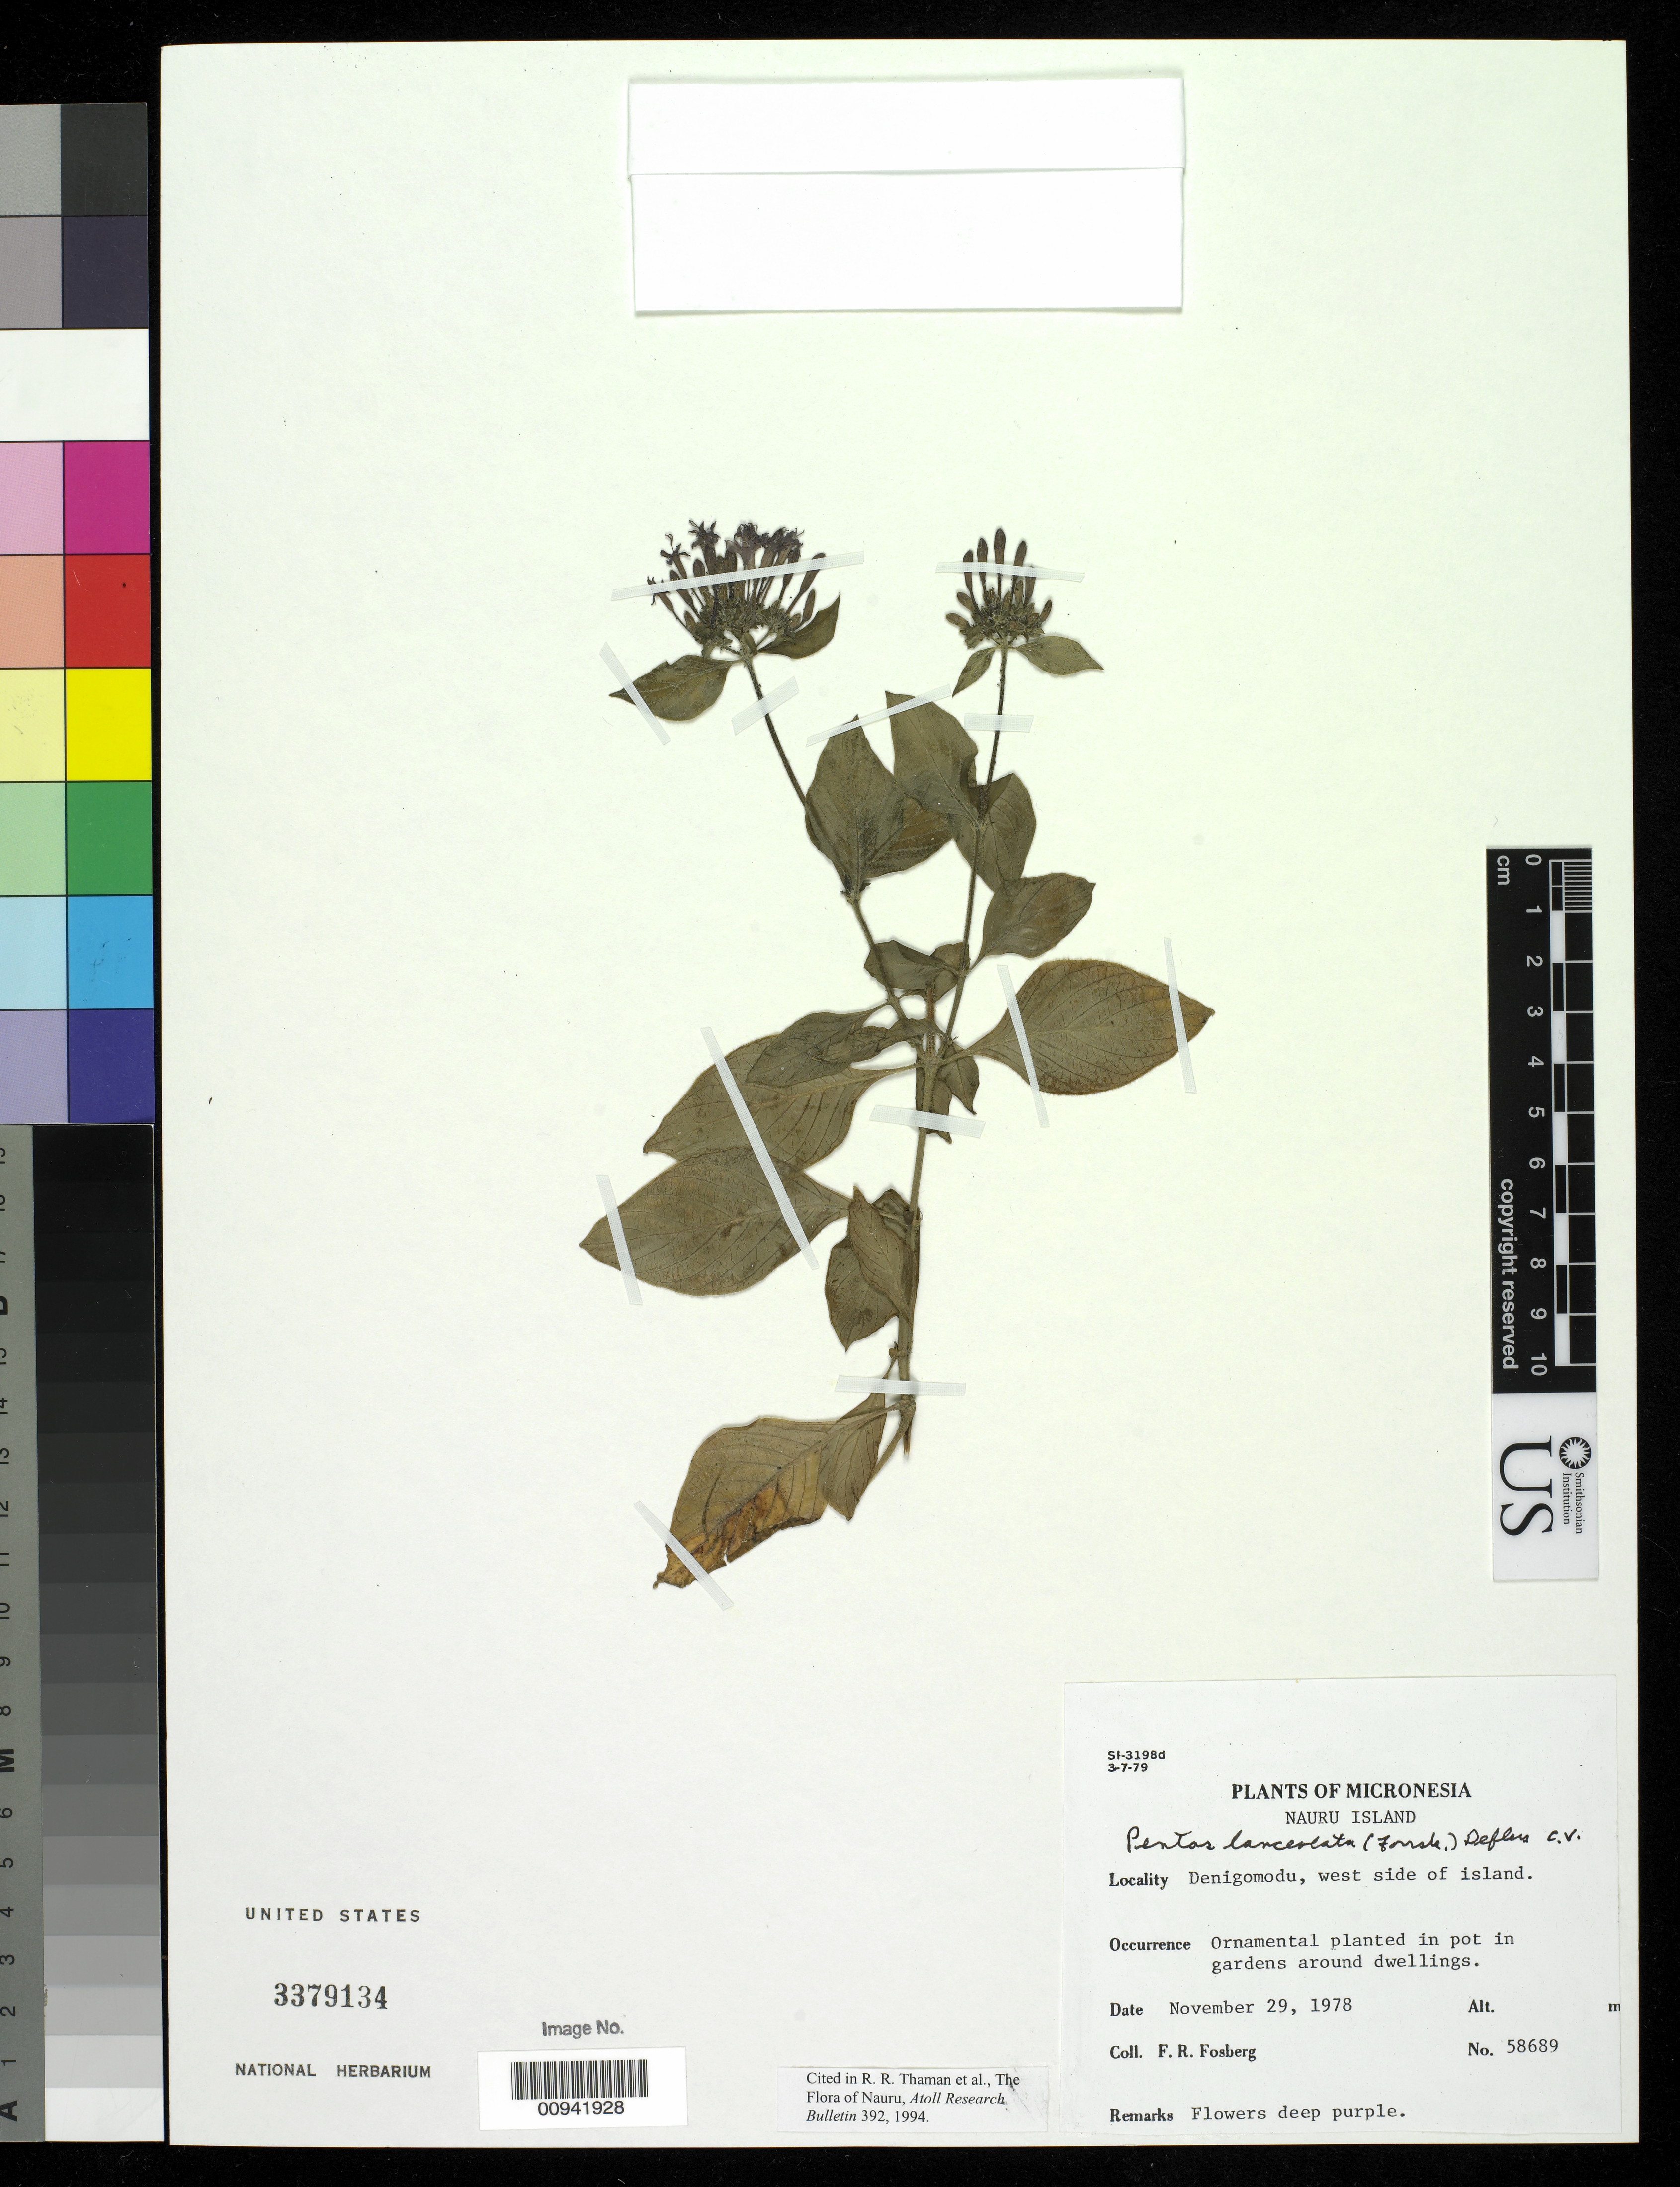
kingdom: Plantae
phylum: Tracheophyta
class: Magnoliopsida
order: Gentianales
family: Rubiaceae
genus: Pentas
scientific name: Pentas lanceolata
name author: (Forssk.) Deflers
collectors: F. R. Fosberg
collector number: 58689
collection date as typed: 29 Nov 1978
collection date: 1978-11-29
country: Nauru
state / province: Denigomodu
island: Nauru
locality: Denigomodu, west side of island.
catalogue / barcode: US 3379134